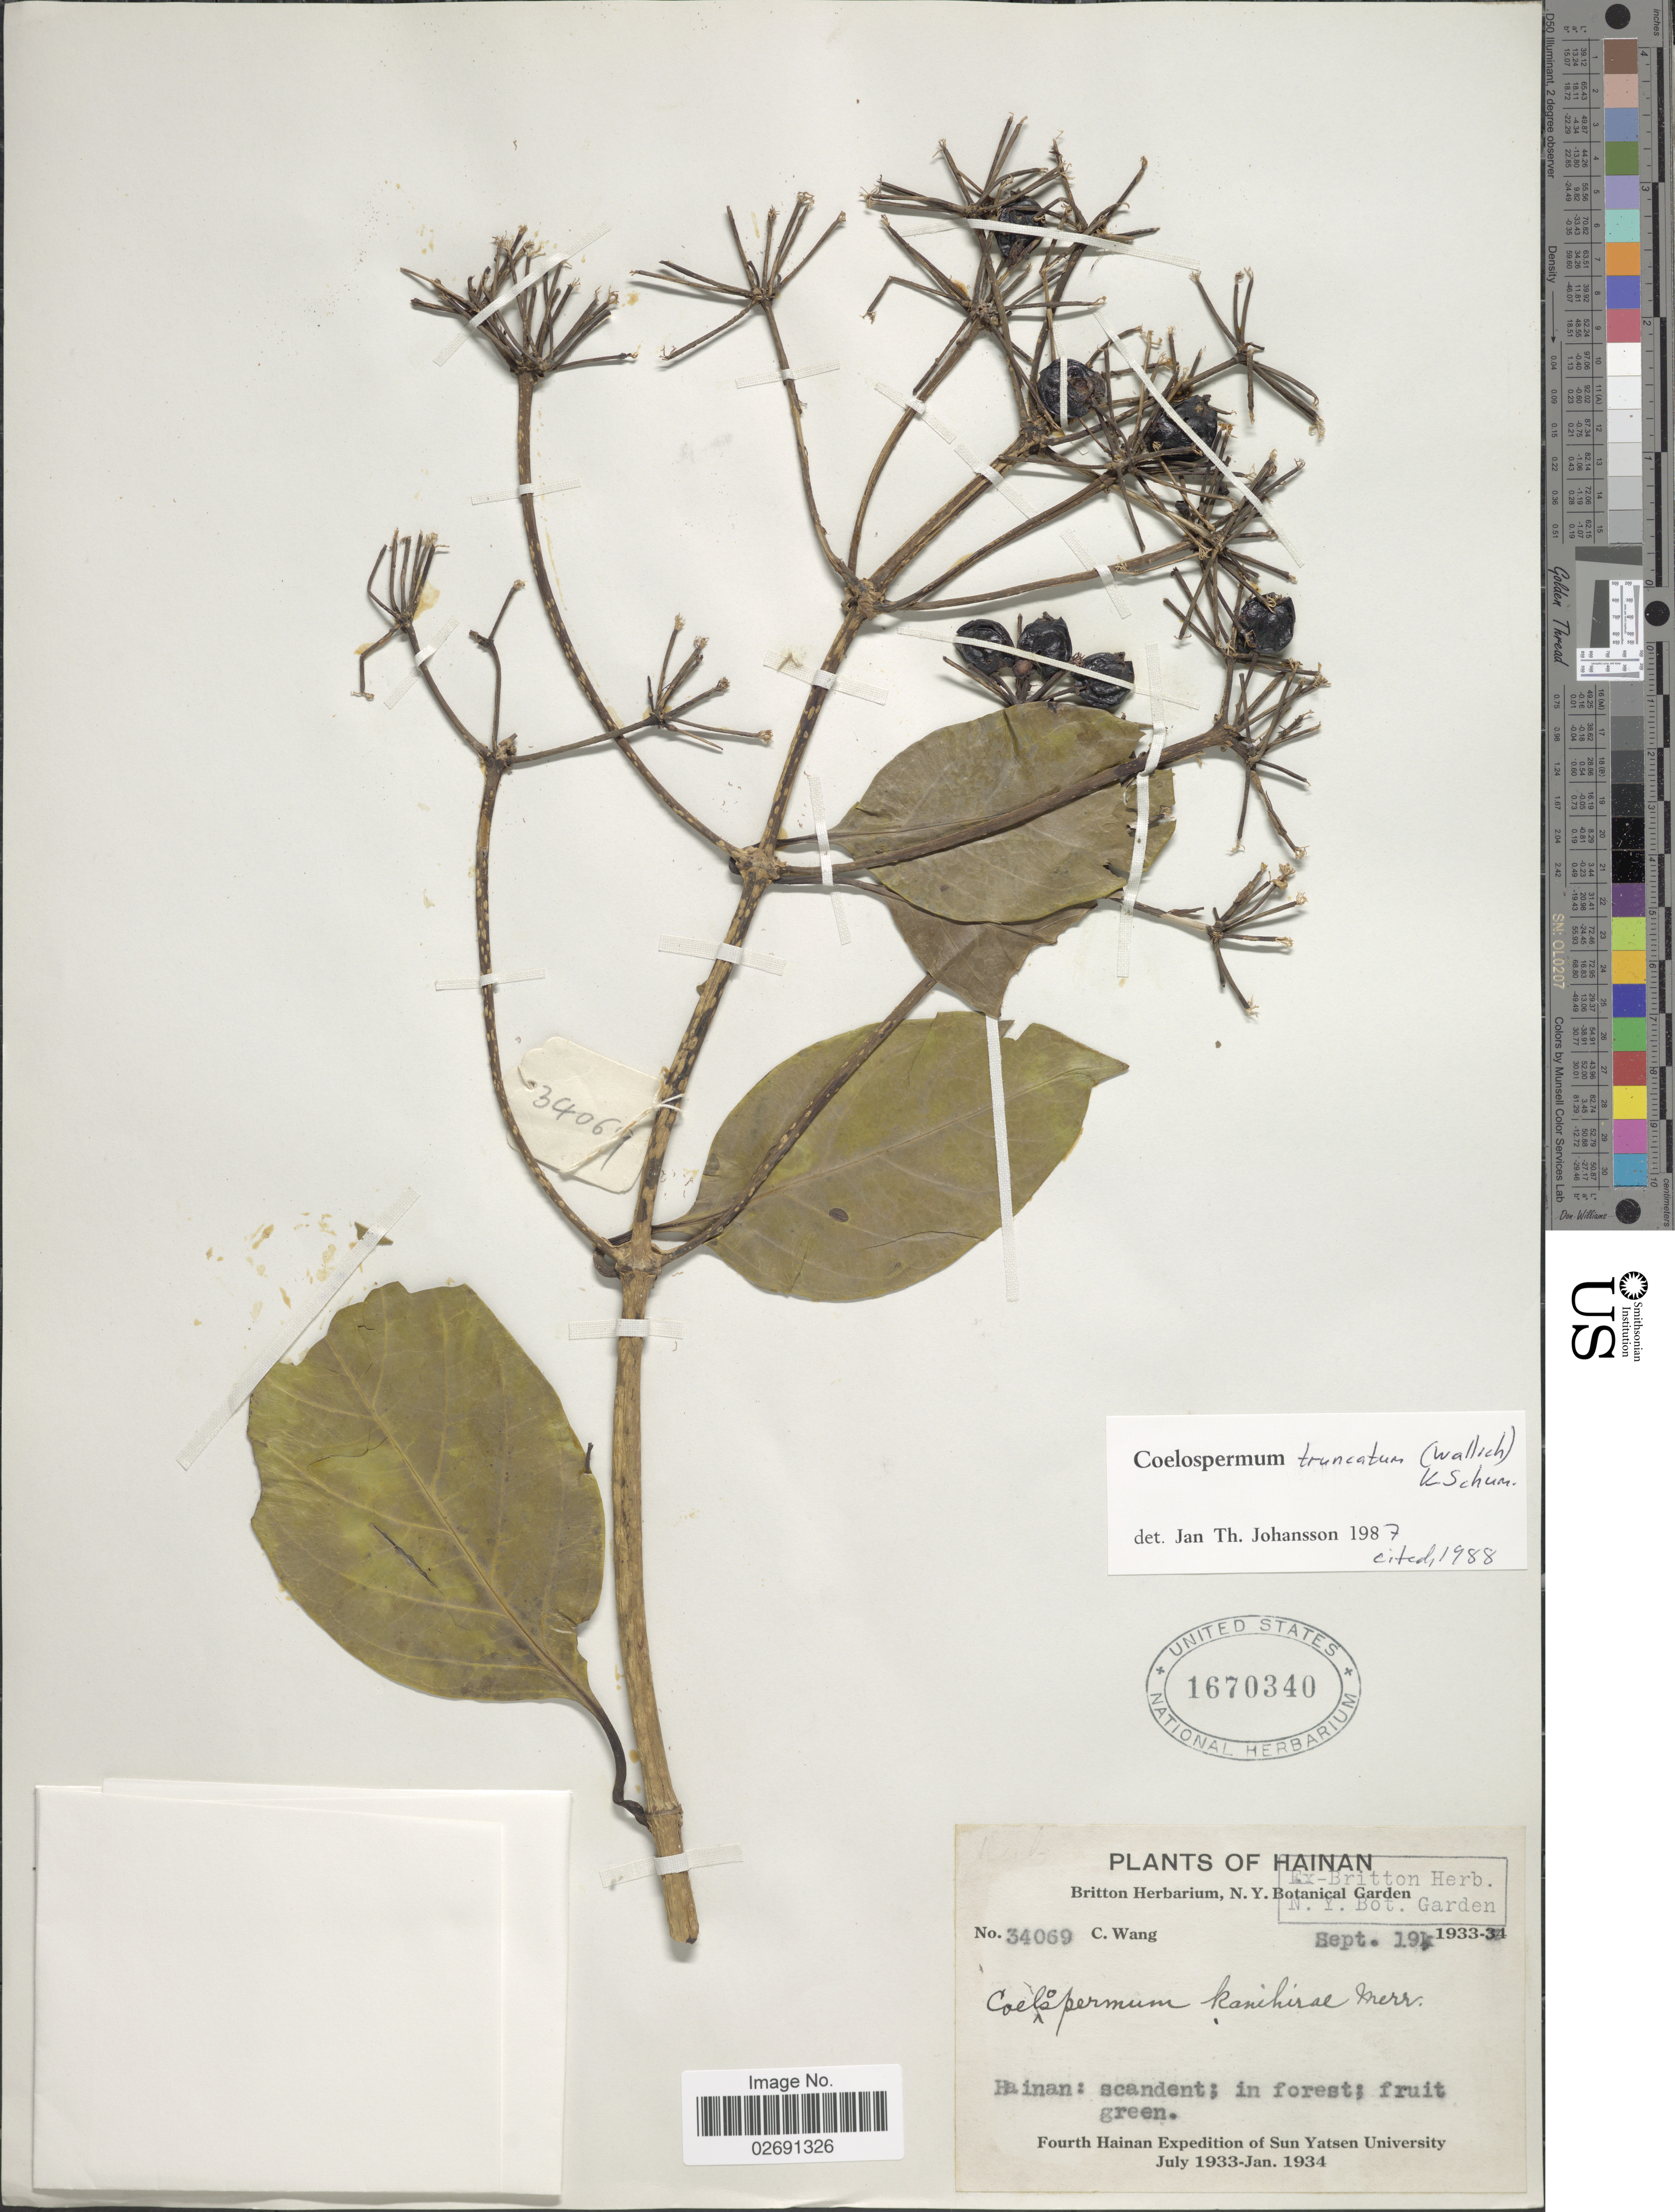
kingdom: Plantae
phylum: Tracheophyta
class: Magnoliopsida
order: Gentianales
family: Rubiaceae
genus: Coelospermum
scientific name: Coelospermum truncatum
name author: (Wall.) Baill. ex K. Schum.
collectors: C. Wang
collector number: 34069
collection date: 1933-09-19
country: China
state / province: Hainan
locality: Hainan, in forest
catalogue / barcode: US 1670340